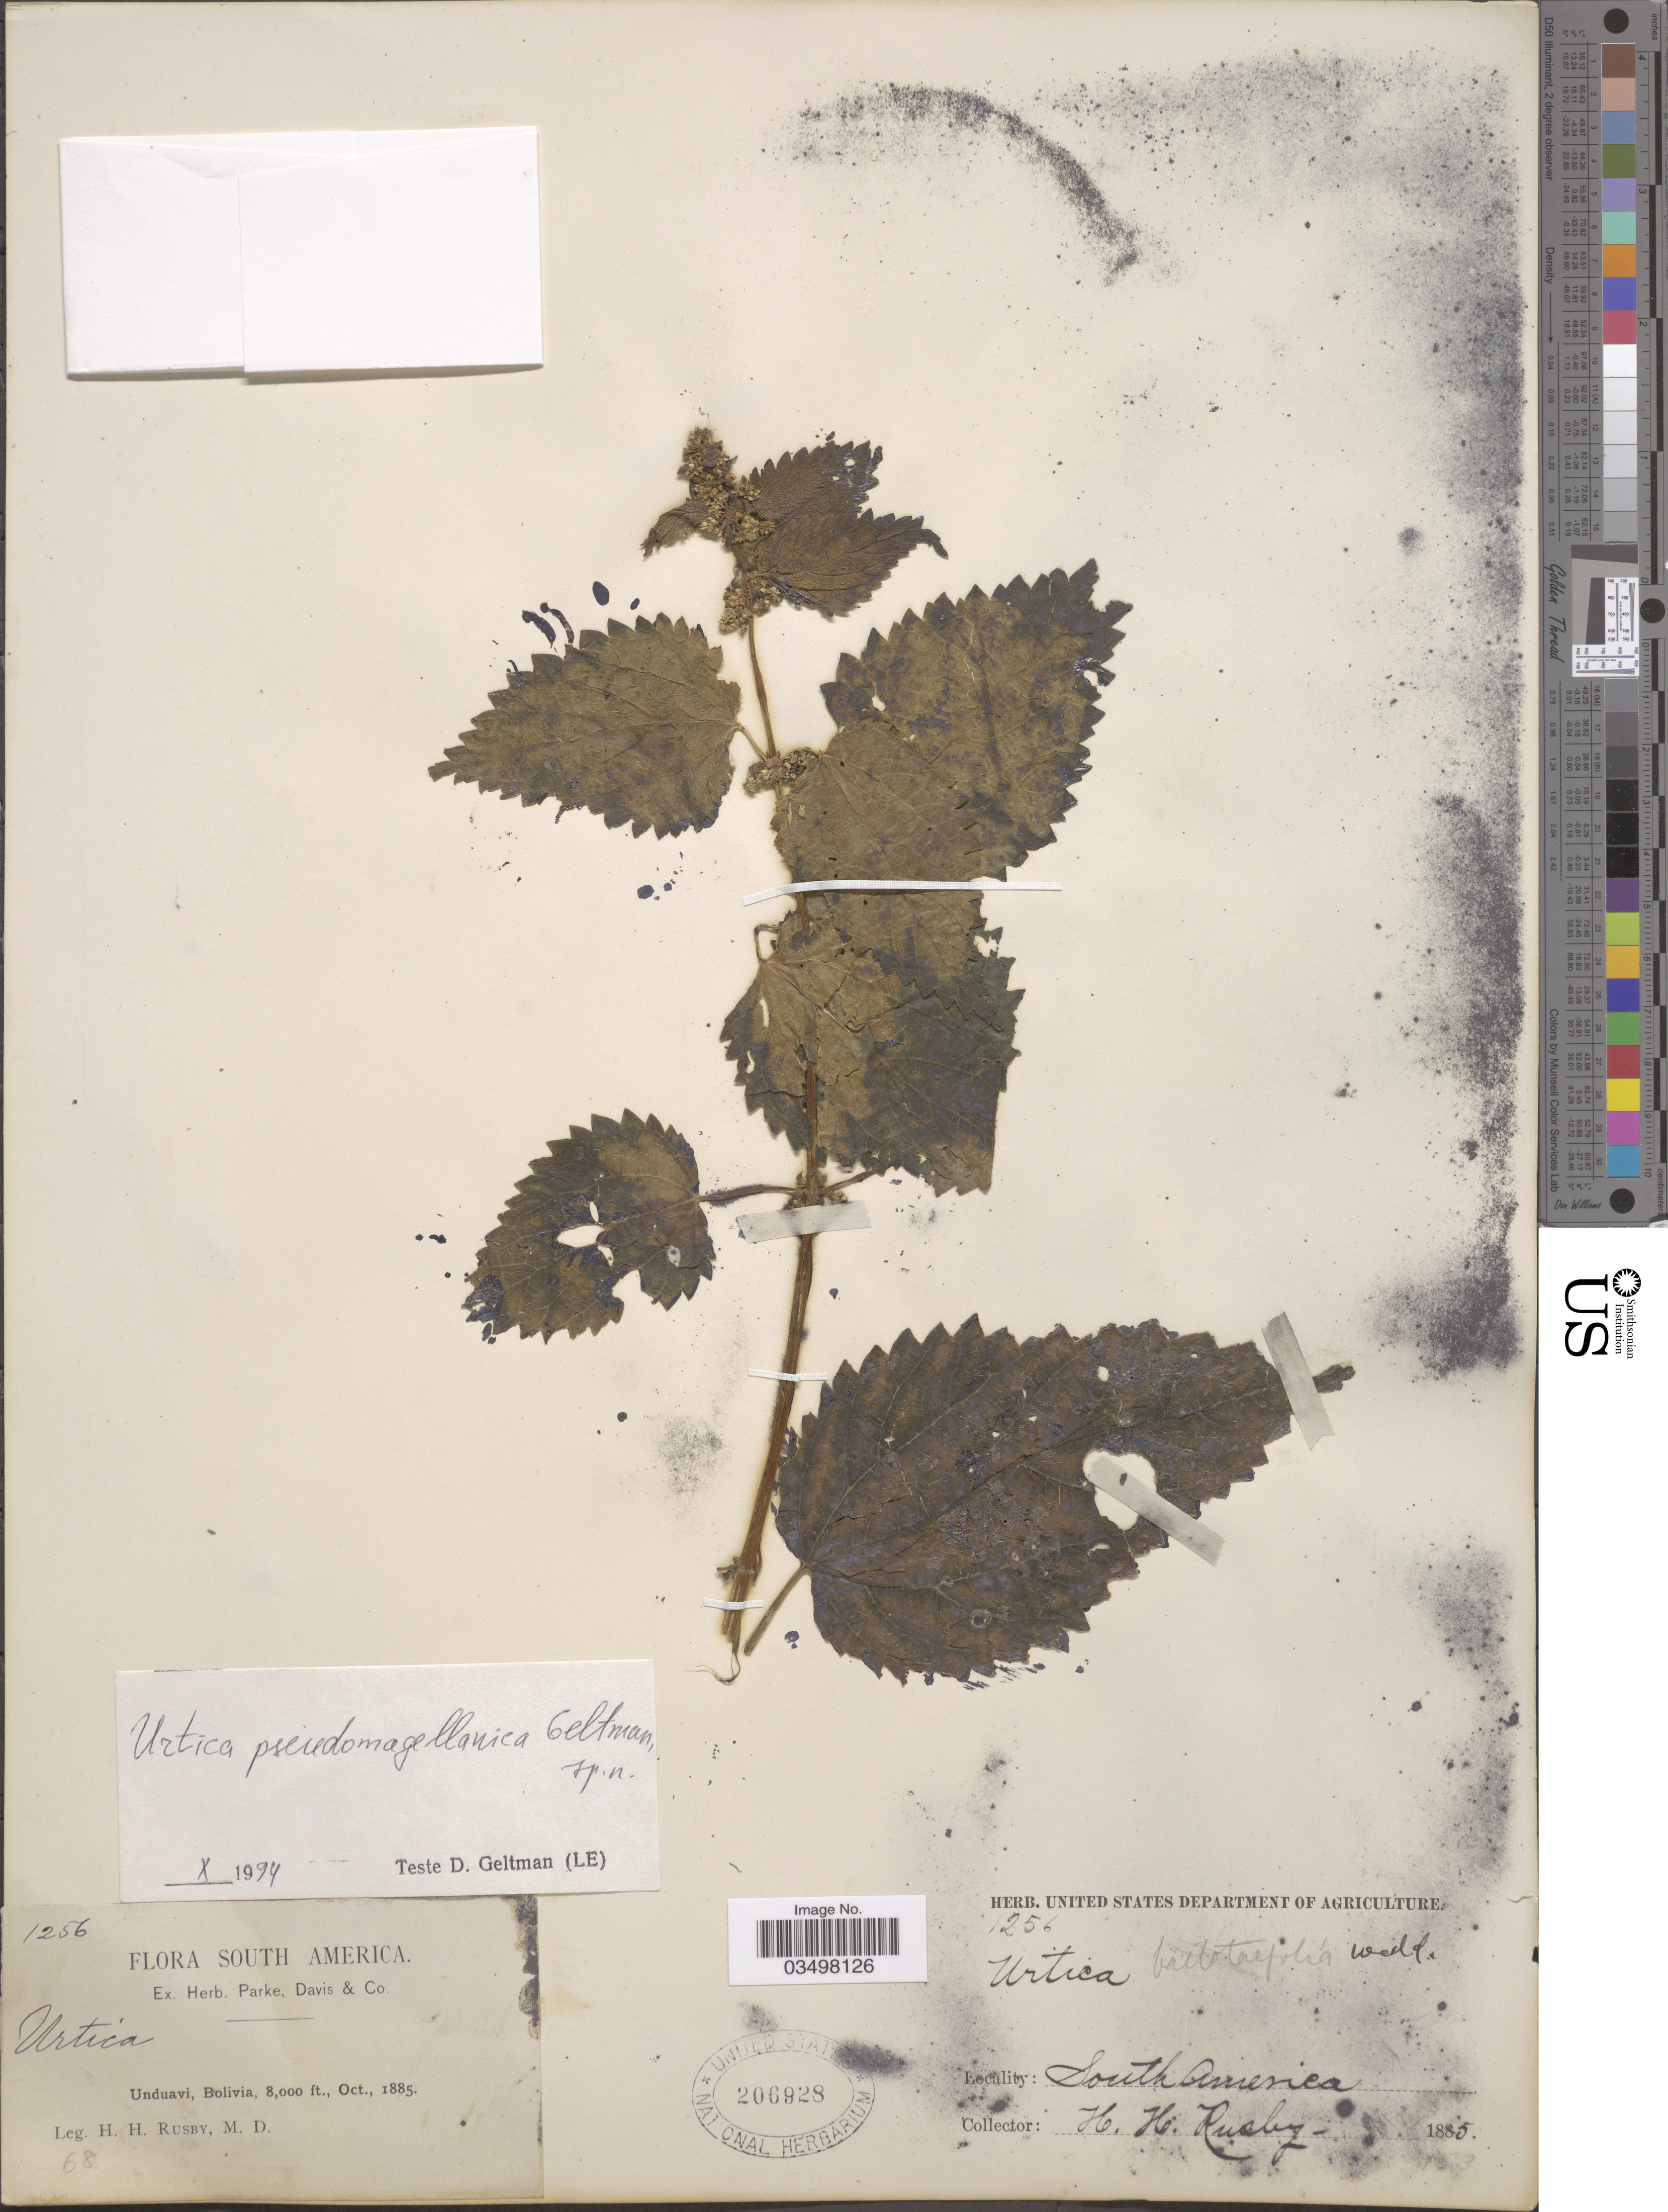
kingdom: Plantae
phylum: Tracheophyta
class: Magnoliopsida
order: Rosales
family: Urticaceae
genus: Urtica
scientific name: Urtica pseudomagellanica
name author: Geltman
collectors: H. H. Rusby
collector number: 1256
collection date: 1885-10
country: Bolivia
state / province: La Paz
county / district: Nor Yungas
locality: Unduavi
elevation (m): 2438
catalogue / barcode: US 206928